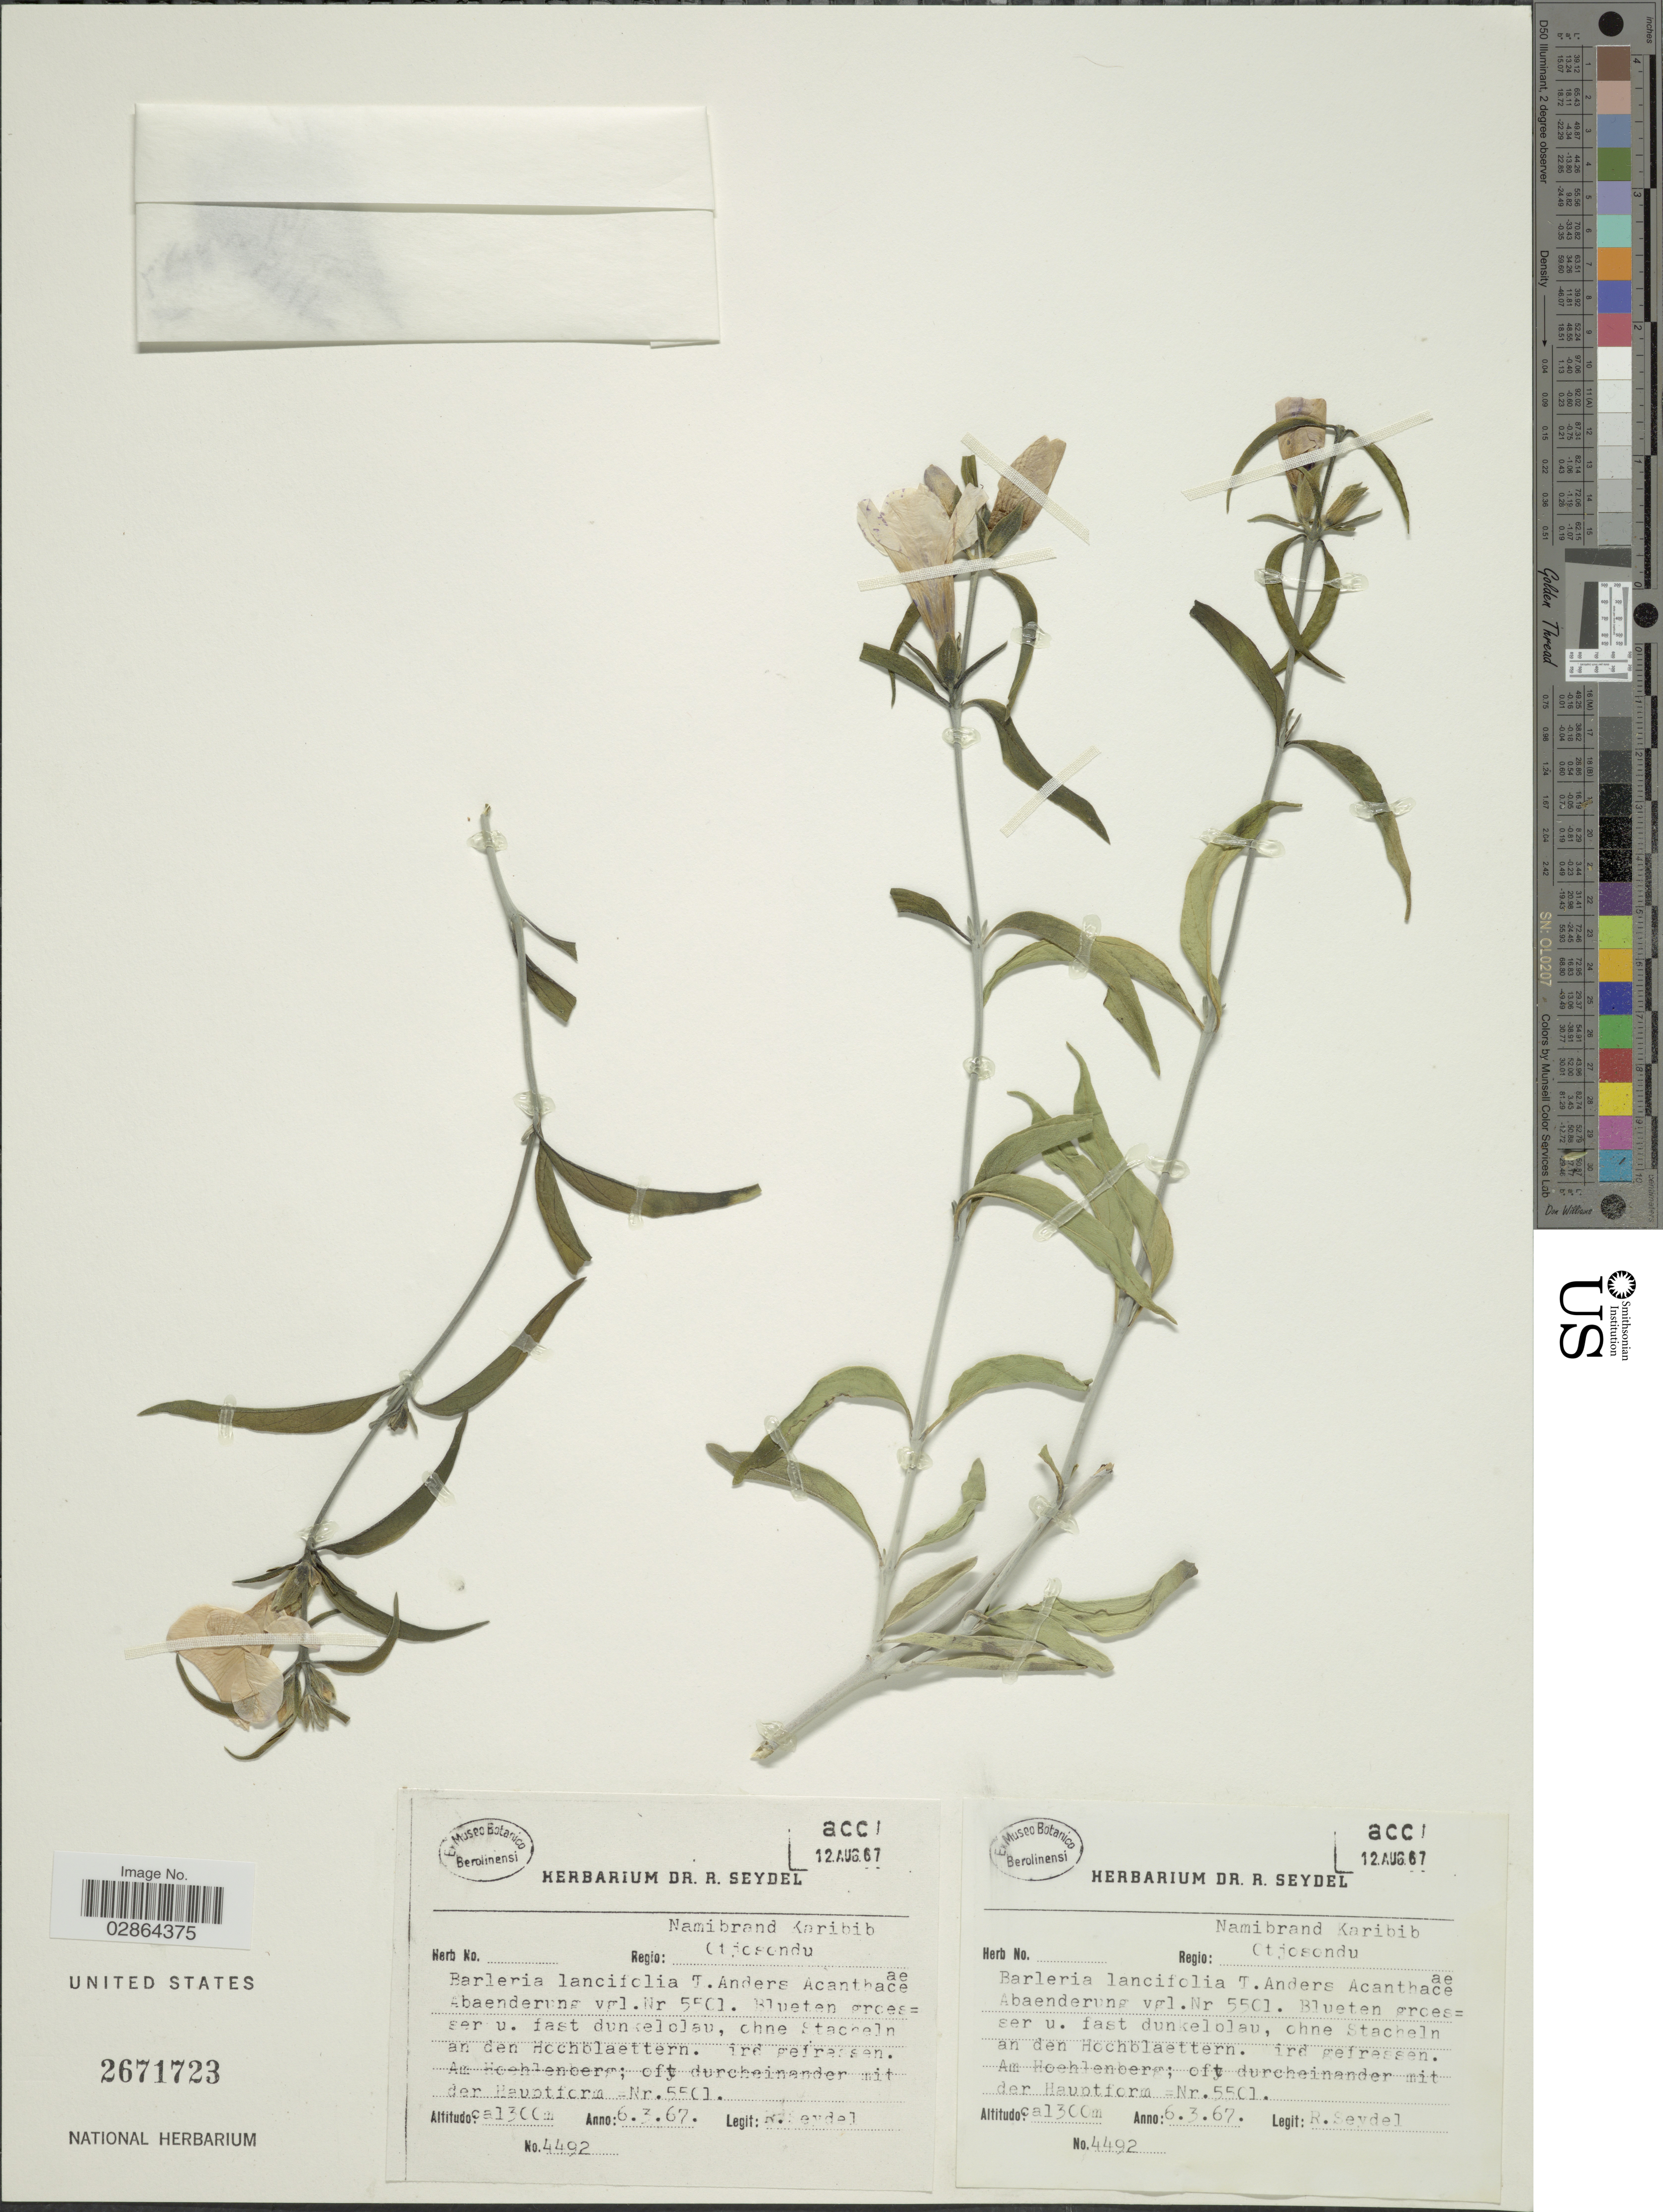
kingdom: Plantae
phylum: Tracheophyta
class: Magnoliopsida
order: Lamiales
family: Acanthaceae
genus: Barleria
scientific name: Barleria lancifolia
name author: T. Anderson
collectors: R. Seydel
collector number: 4492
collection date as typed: Transcribed d/m/y: 6/3/67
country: Namibia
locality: Regio: Namibrand Karibib Otjosondu.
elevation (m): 1300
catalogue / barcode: US 2671723